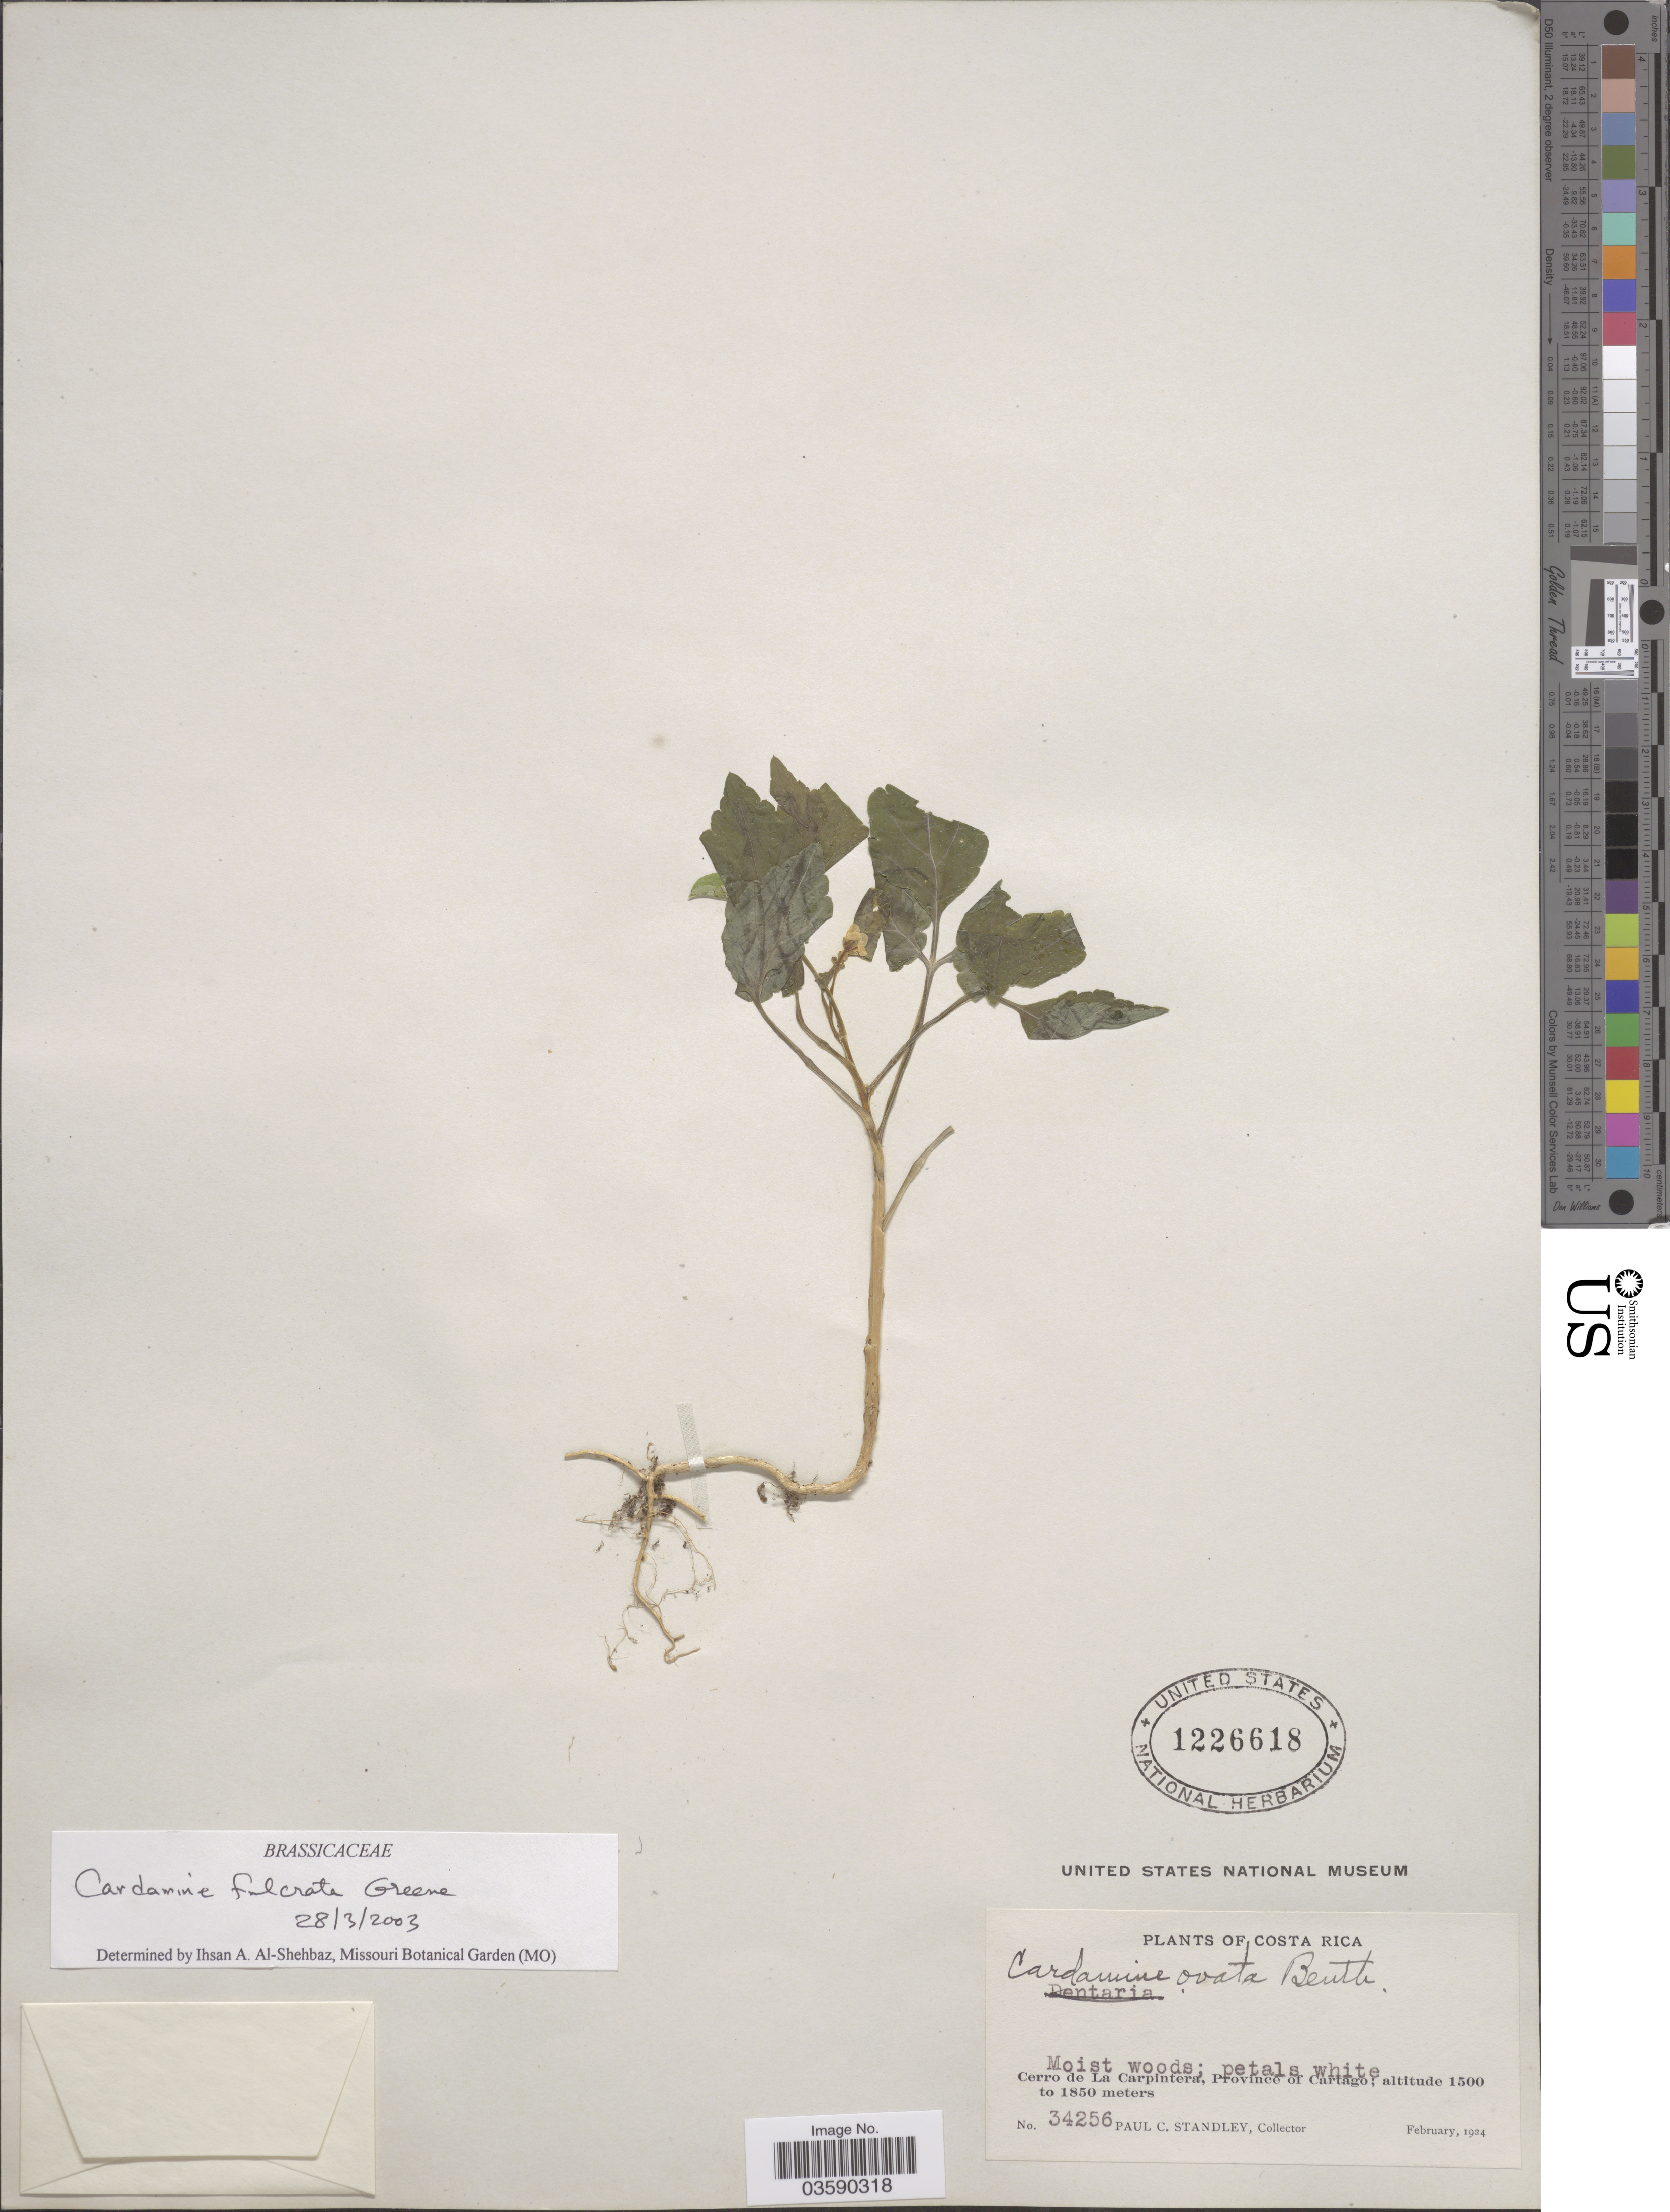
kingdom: Plantae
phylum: Tracheophyta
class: Magnoliopsida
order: Brassicales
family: Brassicaceae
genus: Cardamine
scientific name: Cardamine fulcrata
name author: Greene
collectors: P. C. Standley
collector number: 34256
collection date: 1924-02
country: Costa Rica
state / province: Cartago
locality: Cerro de La Carpintera.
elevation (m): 1500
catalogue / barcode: US 1226618